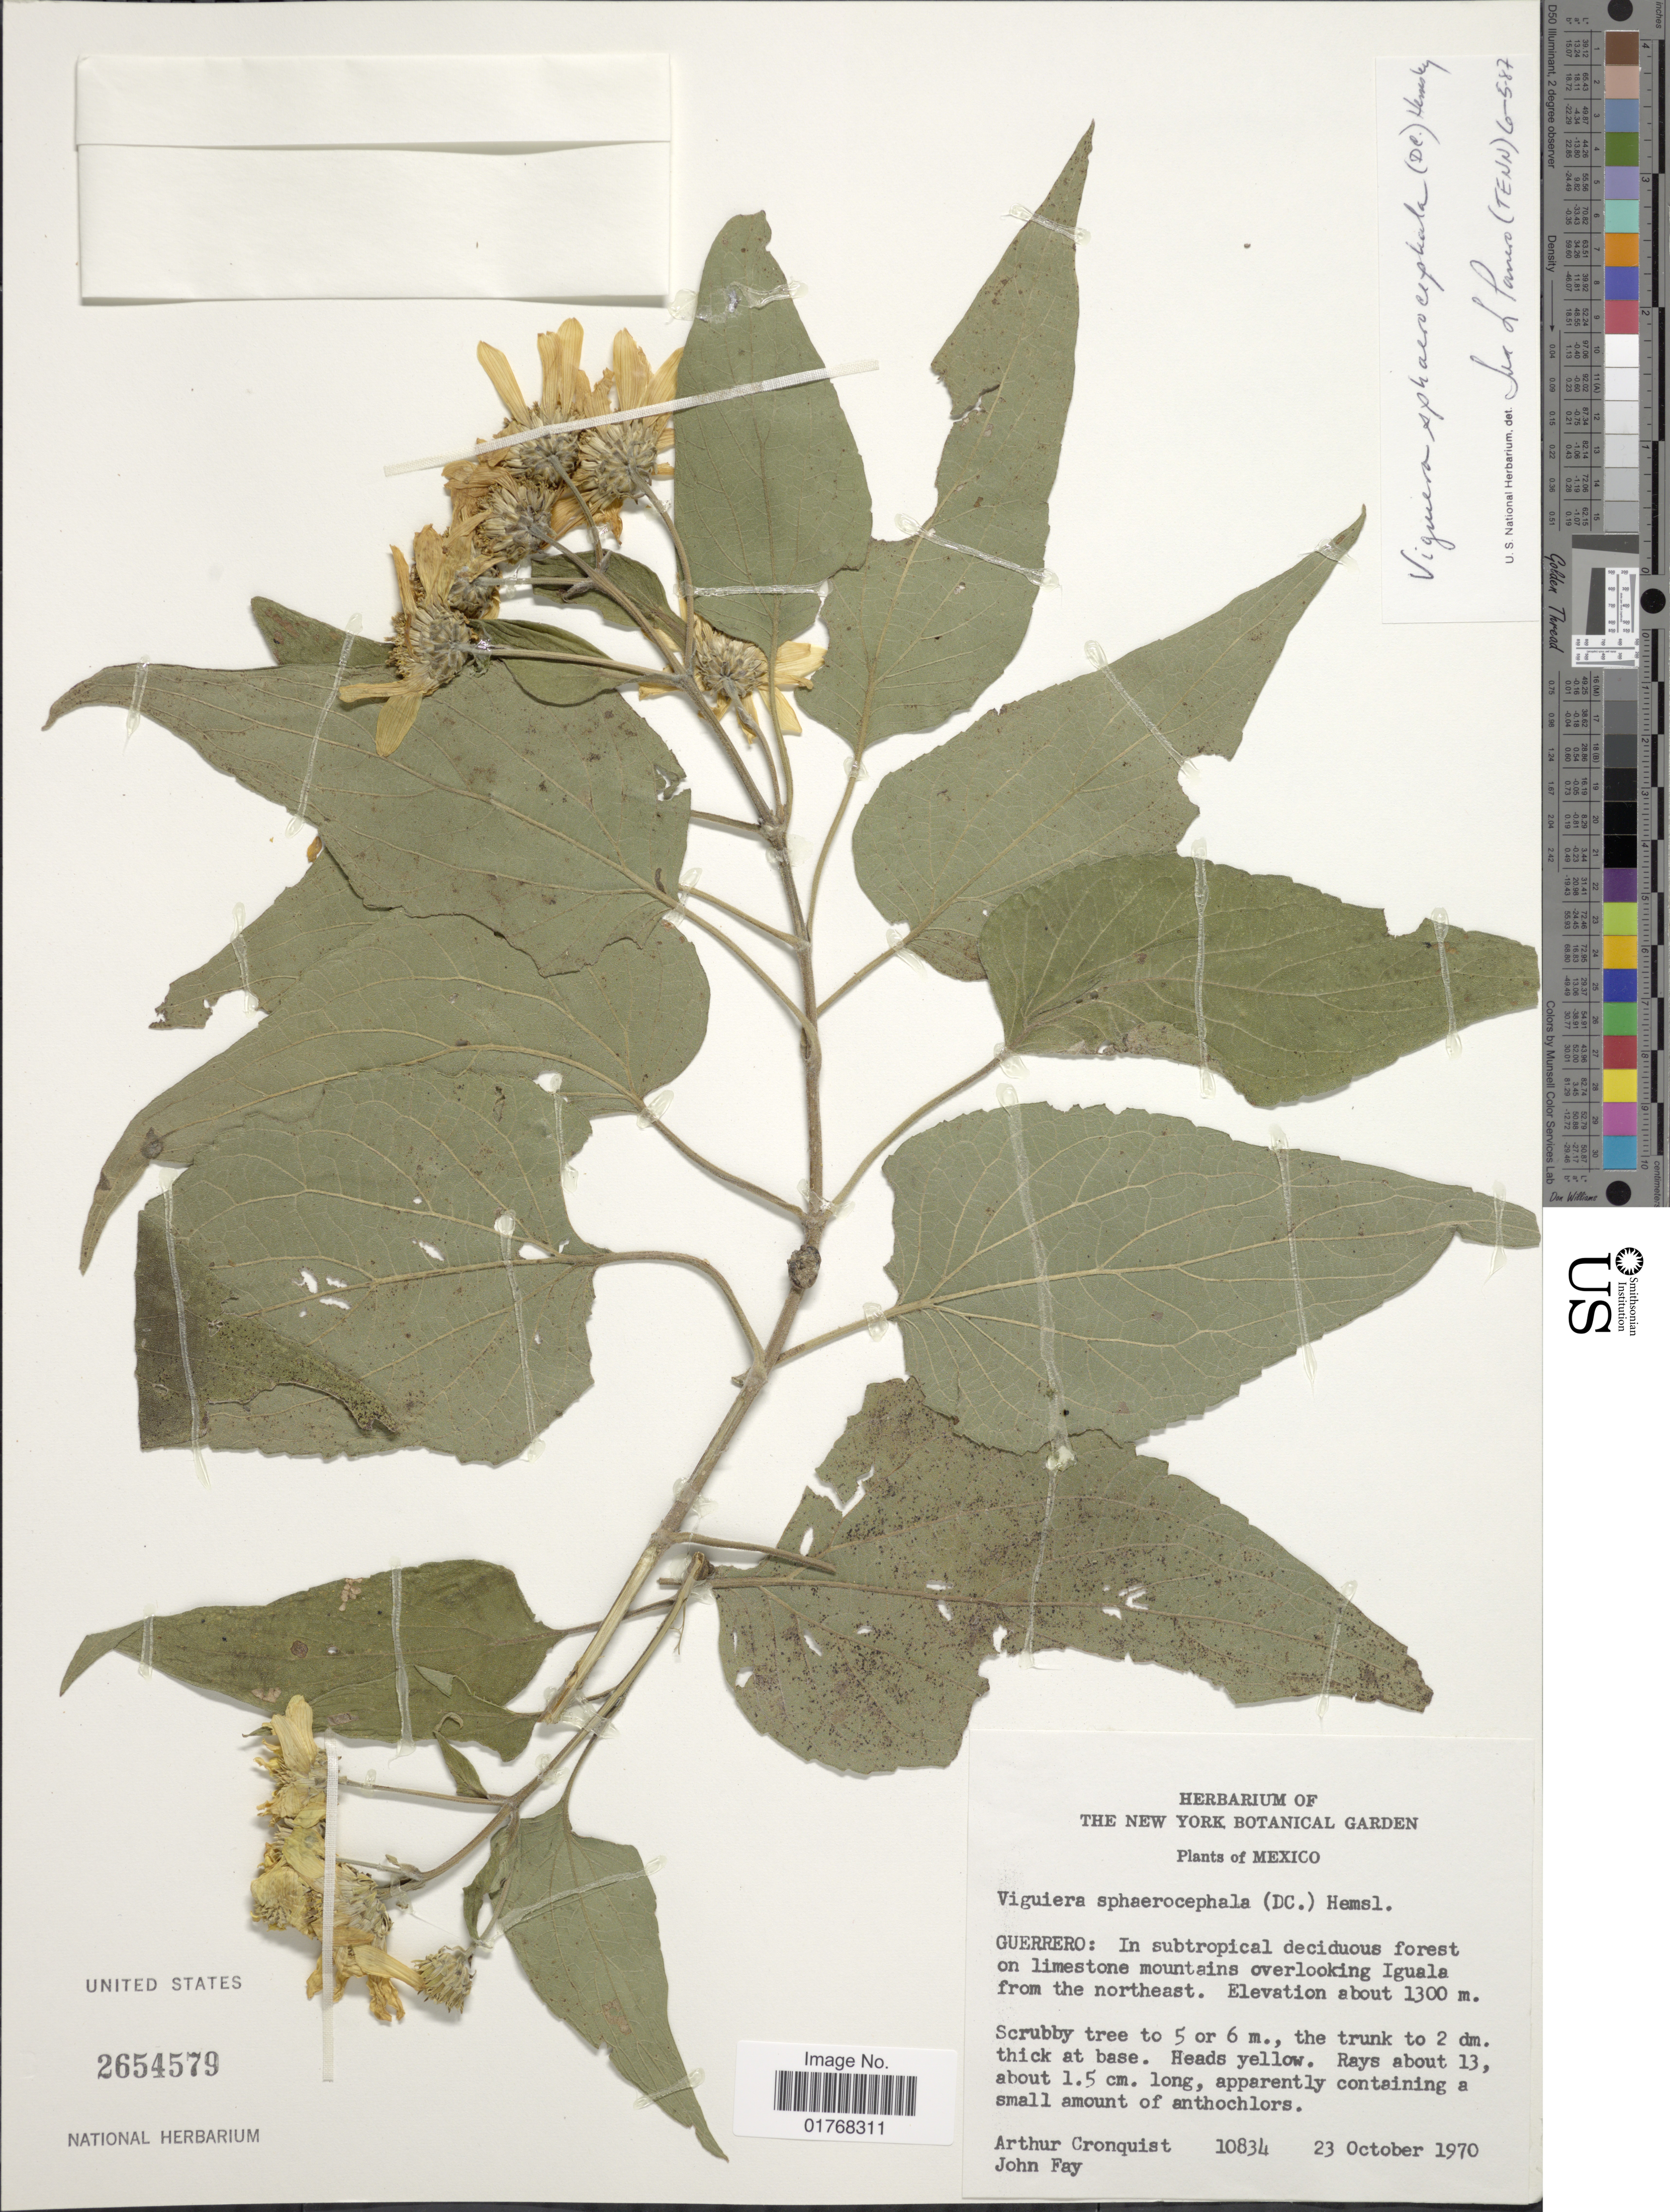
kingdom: Plantae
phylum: Tracheophyta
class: Magnoliopsida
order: Asterales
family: Asteraceae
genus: Viguiera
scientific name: Viguiera sphaerocephala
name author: (DC.) Hemsl.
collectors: A. J. Cronquist & J. M. Fay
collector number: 10834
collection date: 1970-10-23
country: Mexico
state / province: Guerrero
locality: In subtropical deciduous forest on limestone mountains overlooking Iguala from the northeast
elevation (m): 1300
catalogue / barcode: US 2654579